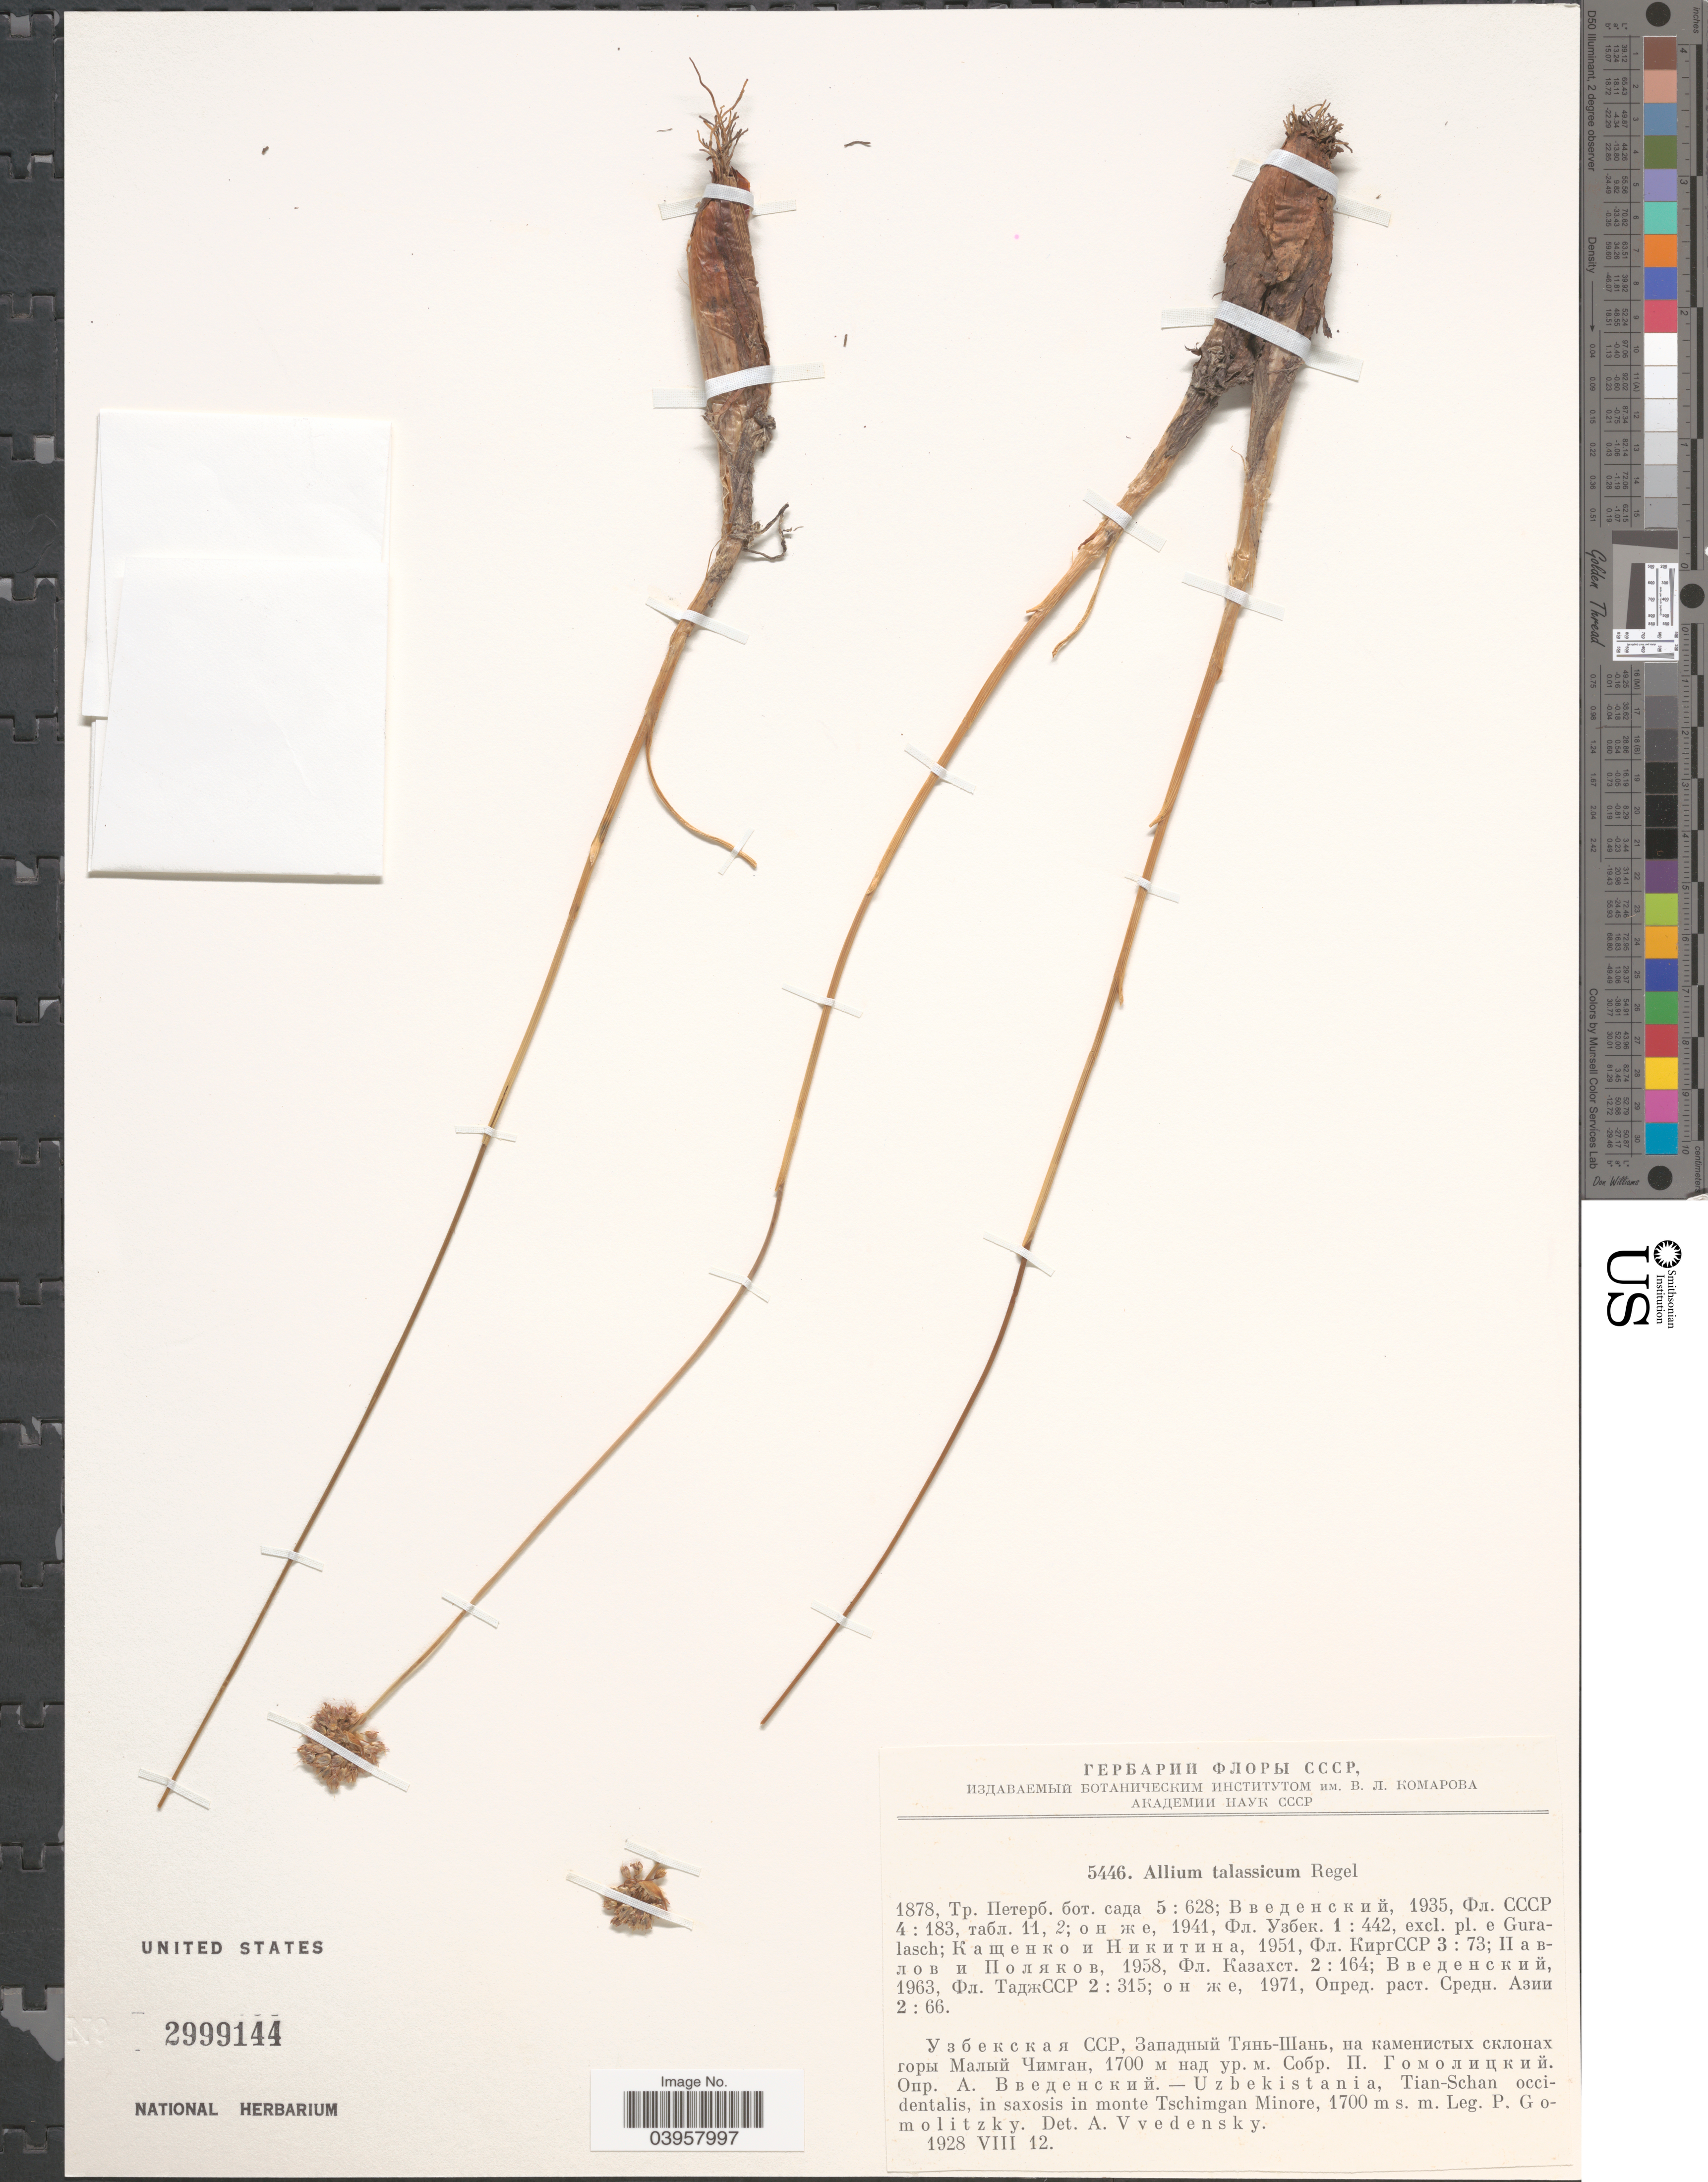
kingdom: Plantae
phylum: Tracheophyta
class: Liliopsida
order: Asparagales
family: Amaryllidaceae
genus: Allium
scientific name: Allium talassicum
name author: Regel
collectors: P. Gomolitzky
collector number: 5446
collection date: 1928-08-12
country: Uzbekistan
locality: Uzbekistania, Tian-Schan occidentalis, in saxosis in monte Tschimgan Minore.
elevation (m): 1700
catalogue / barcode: US 2999144